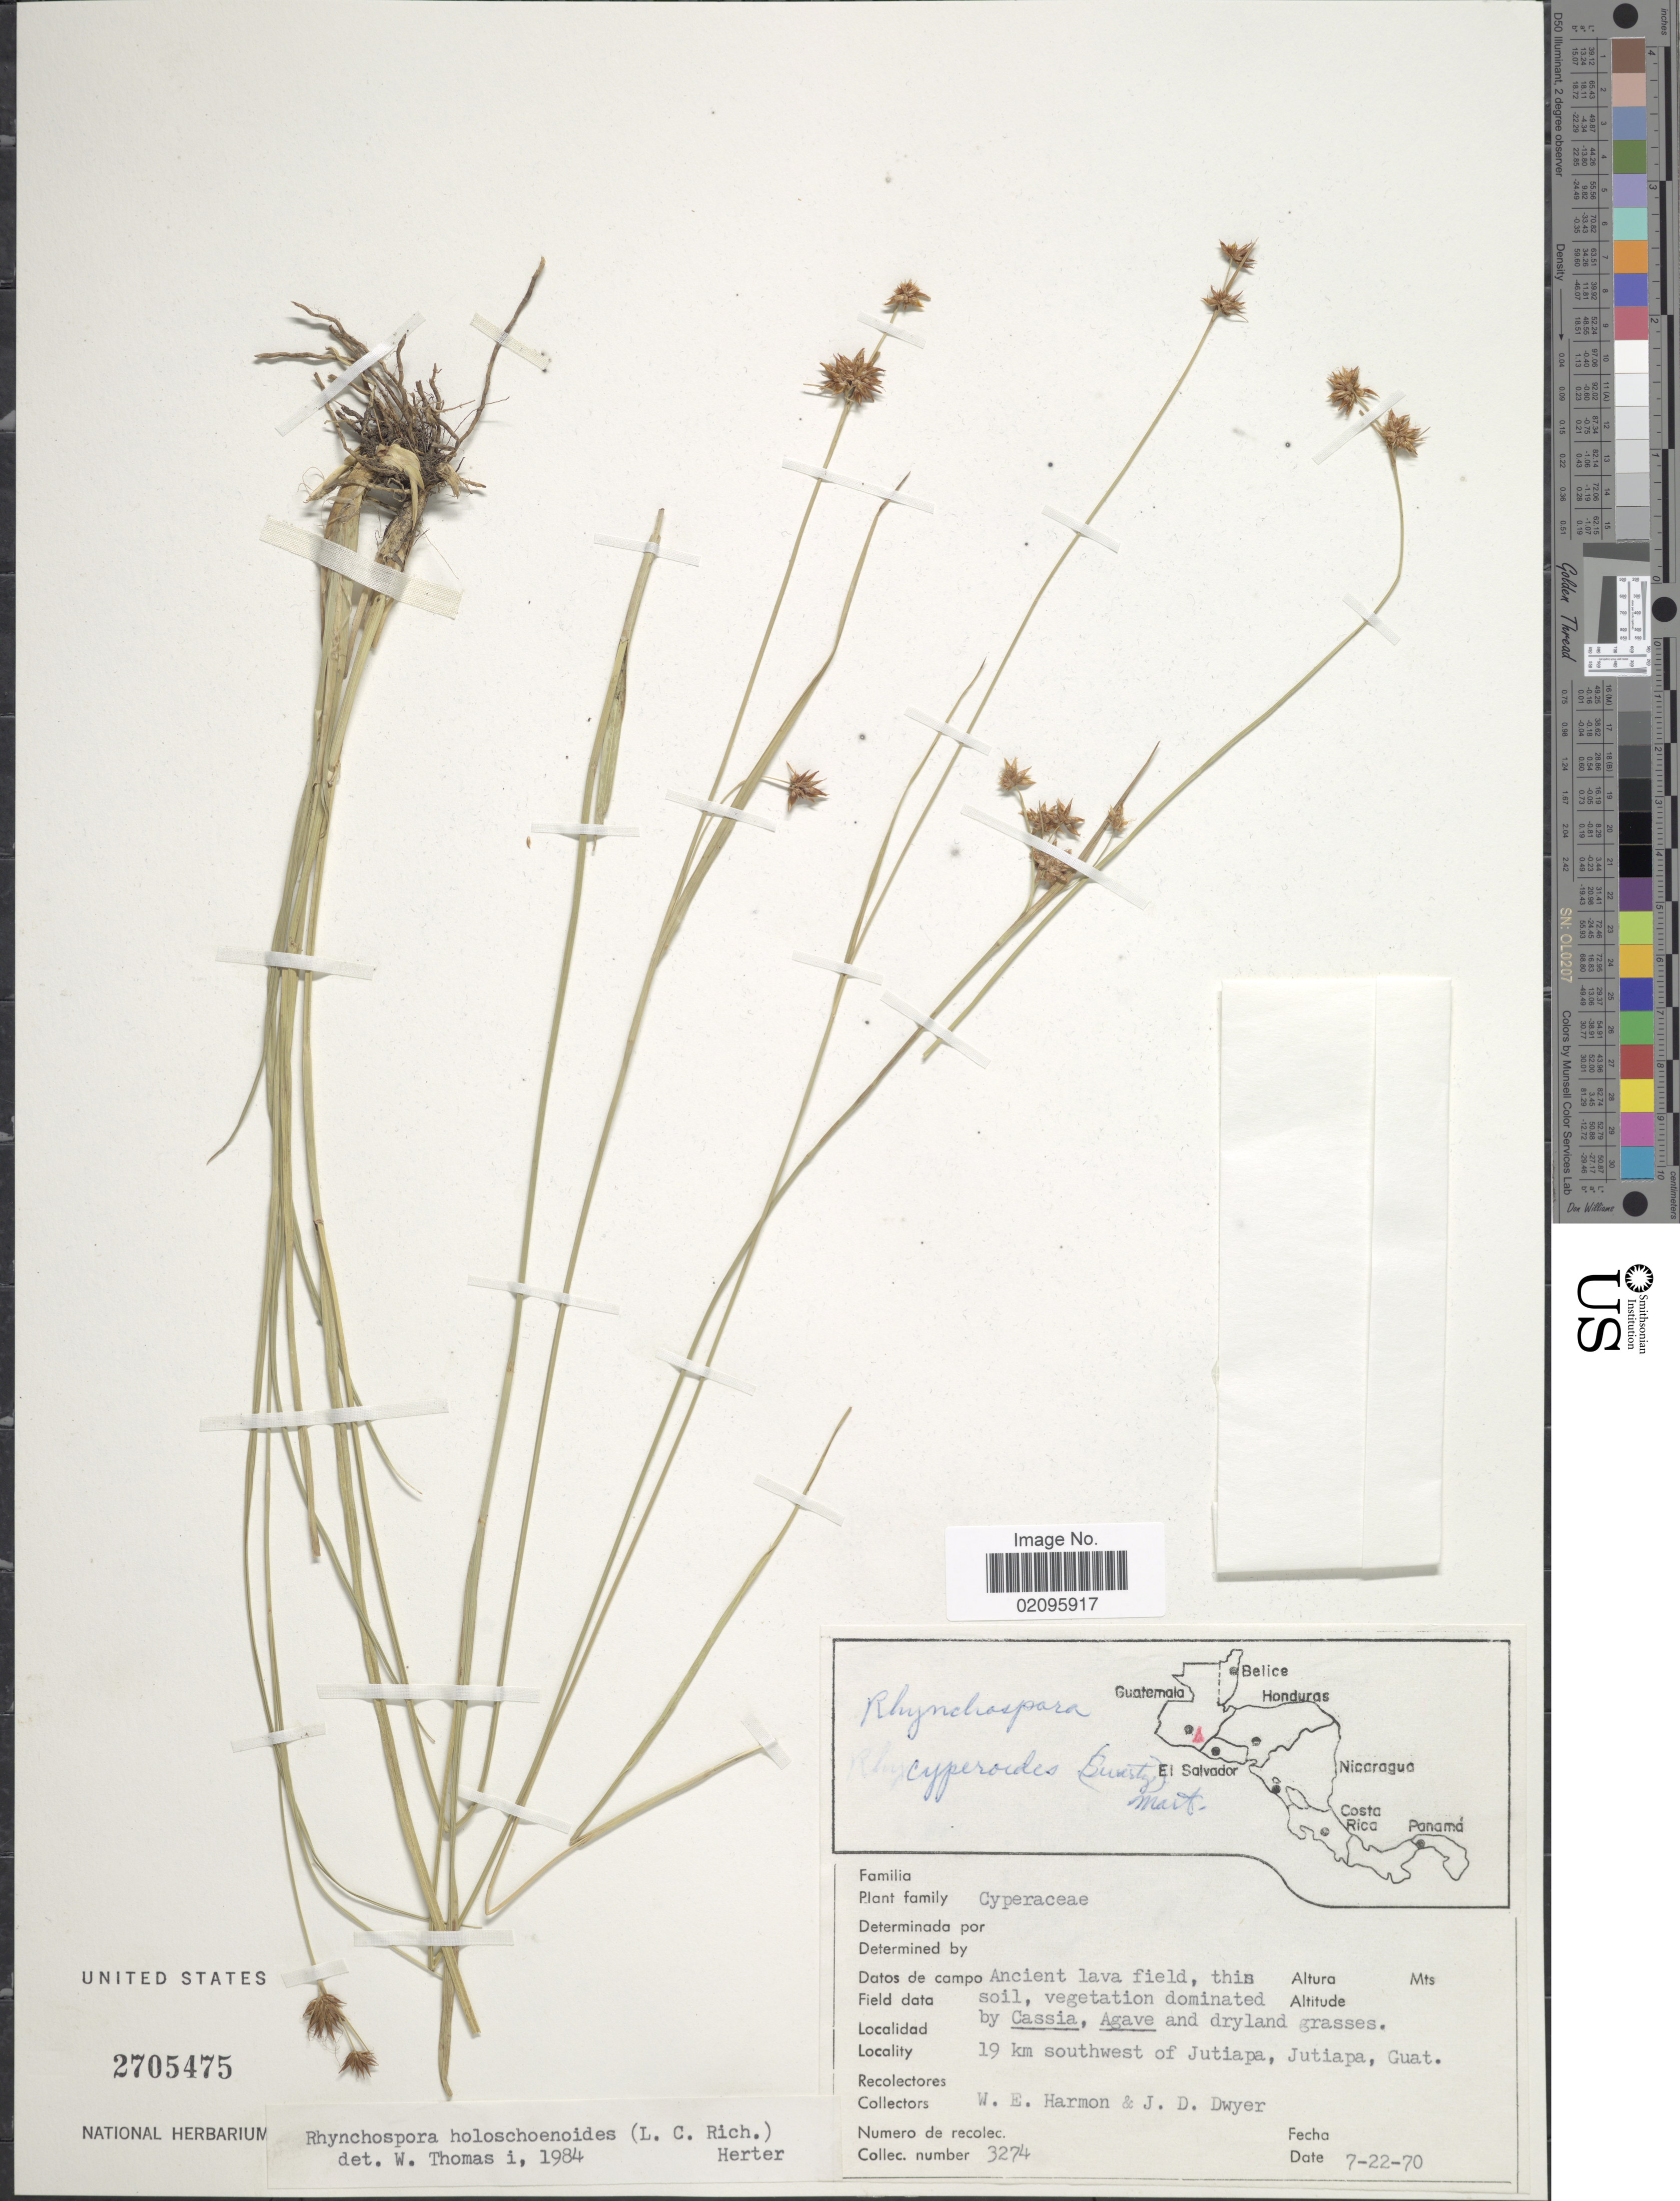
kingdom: Plantae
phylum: Tracheophyta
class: Liliopsida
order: Poales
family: Cyperaceae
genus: Rhynchospora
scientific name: Rhynchospora holoschoenoides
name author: (Rich.) Herter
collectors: W. E. Harmon & J. D. Dwyer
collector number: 3274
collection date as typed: Transcribed d/m/y: 22/7/70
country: Guatemala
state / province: Jutiapa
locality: Ancient lava field, thin soil, 19 km southwest of Jutiapa.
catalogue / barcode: US 2705475